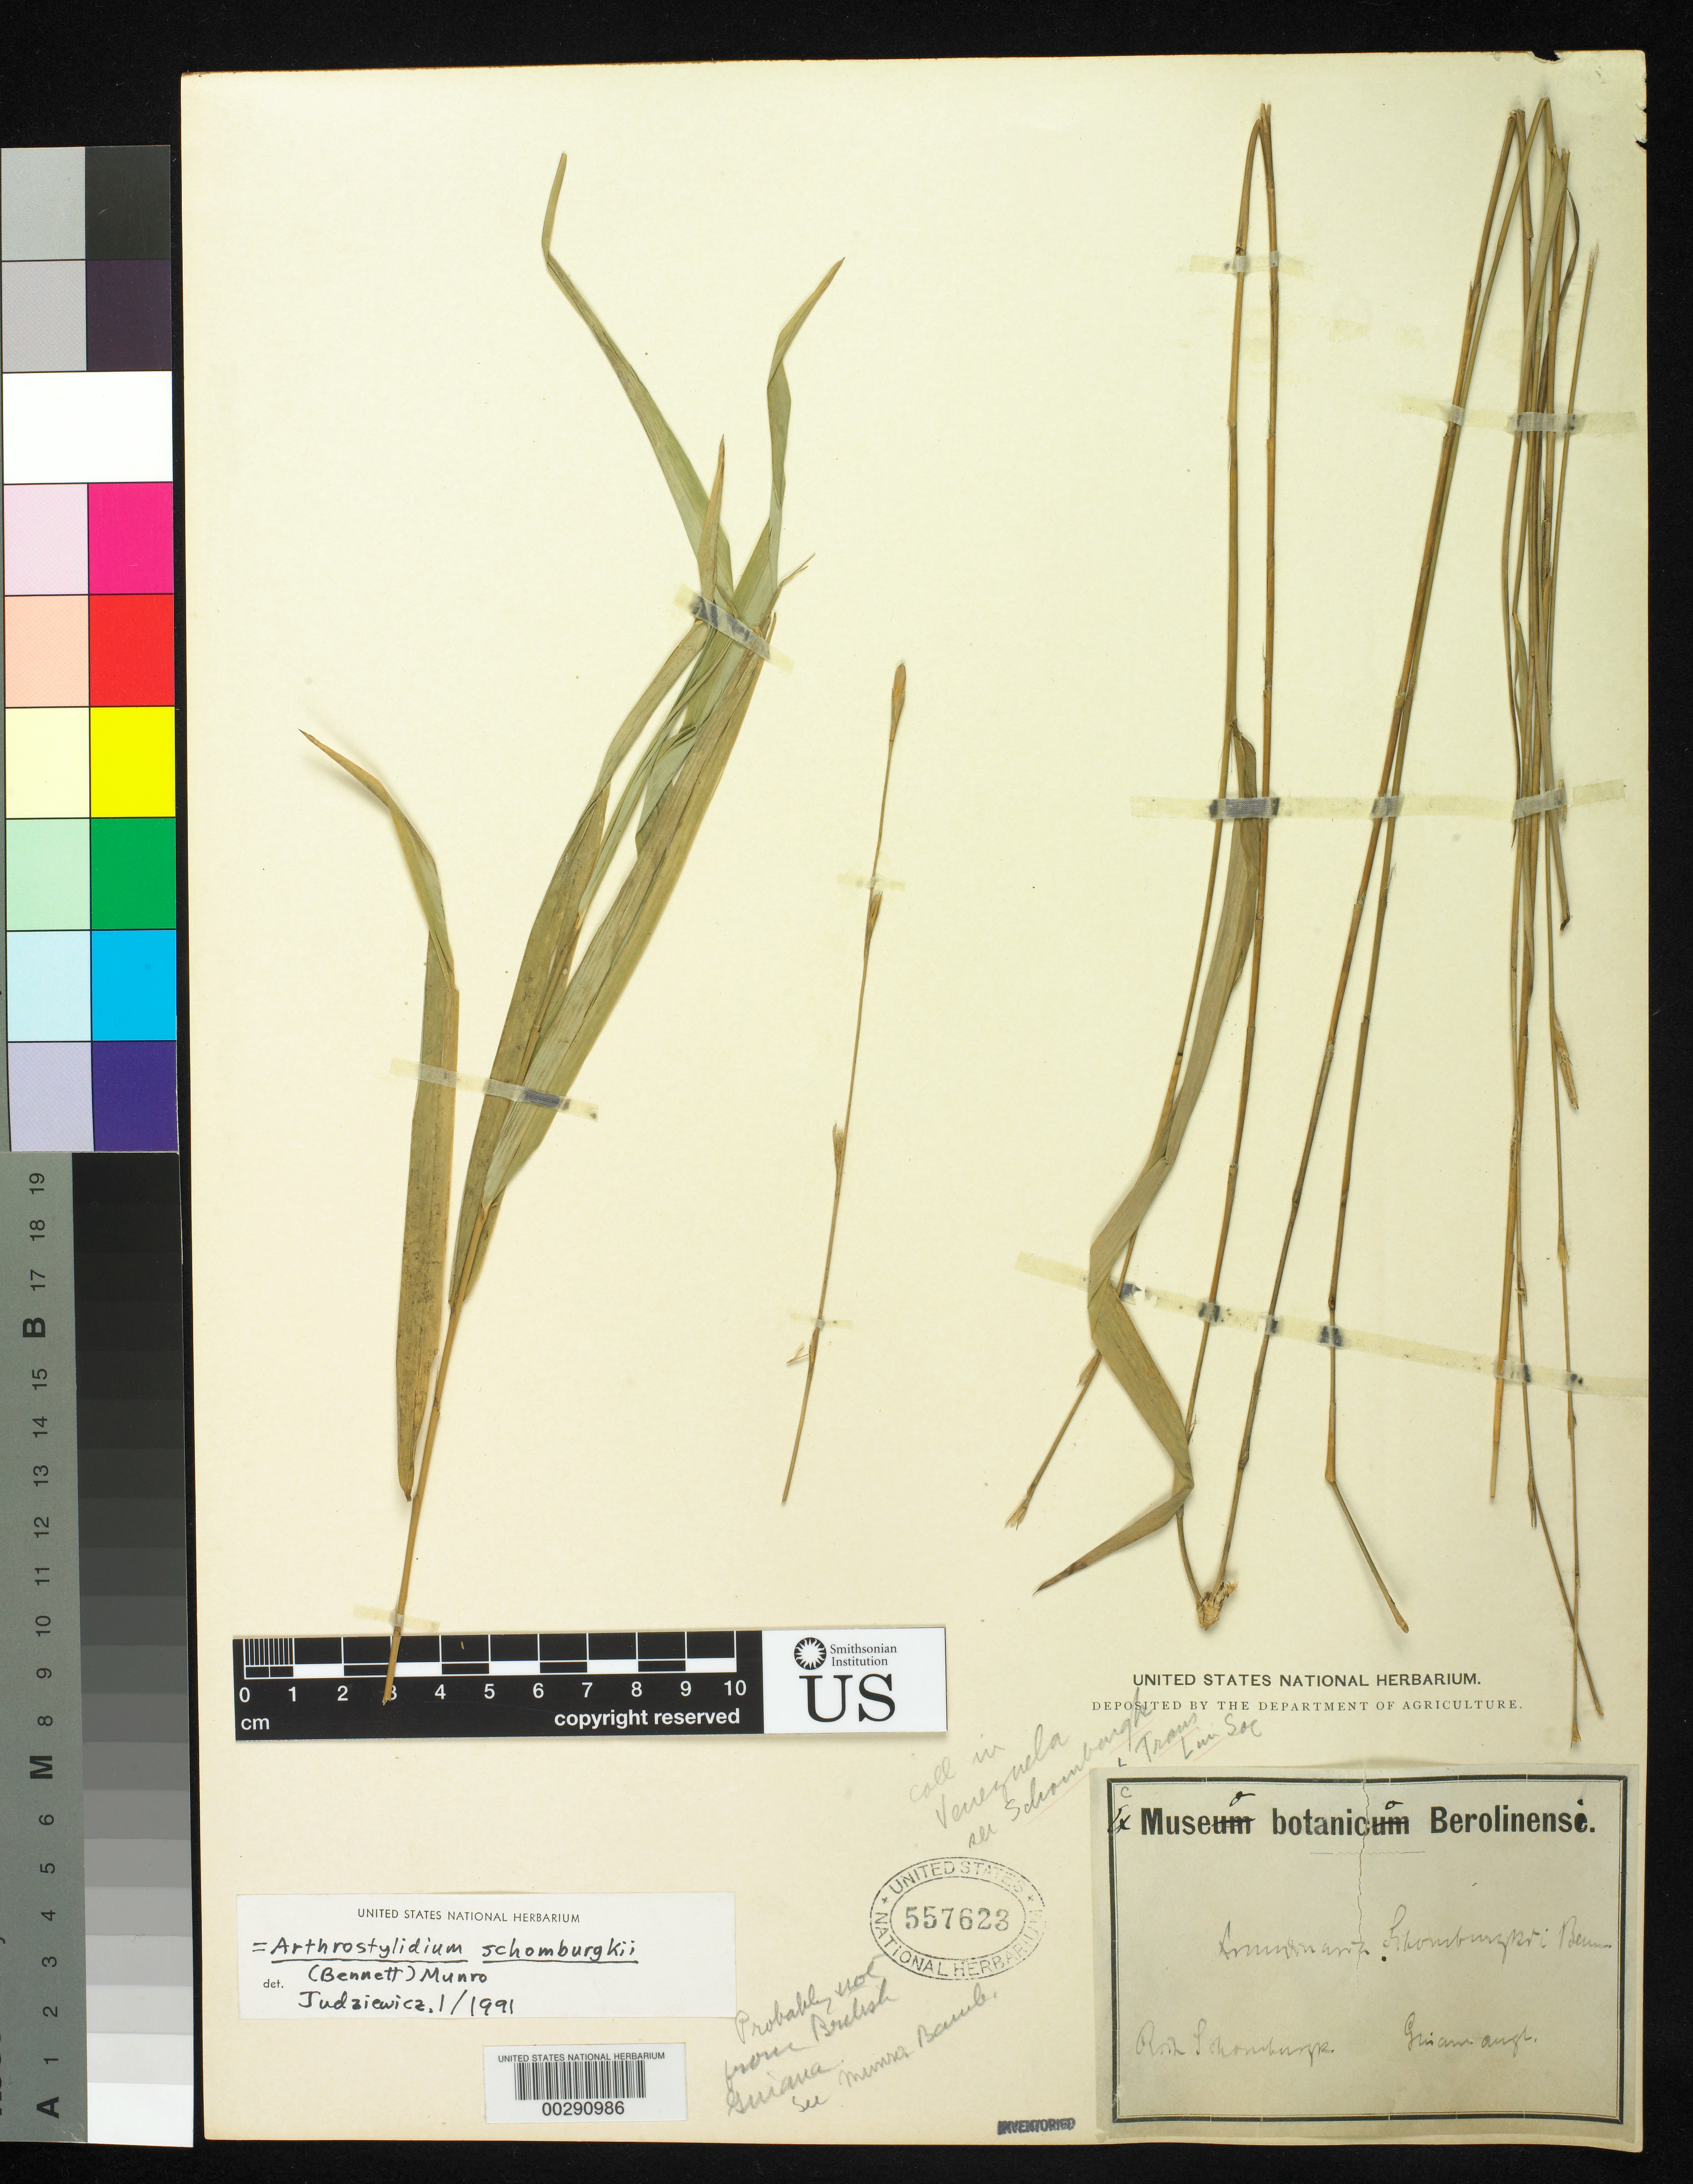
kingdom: Plantae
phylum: Tracheophyta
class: Liliopsida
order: Poales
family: Poaceae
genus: Arthrostylidium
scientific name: Arthrostylidium schomburgkii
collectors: R. H. Schomburgk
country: Guyana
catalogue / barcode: US 557623